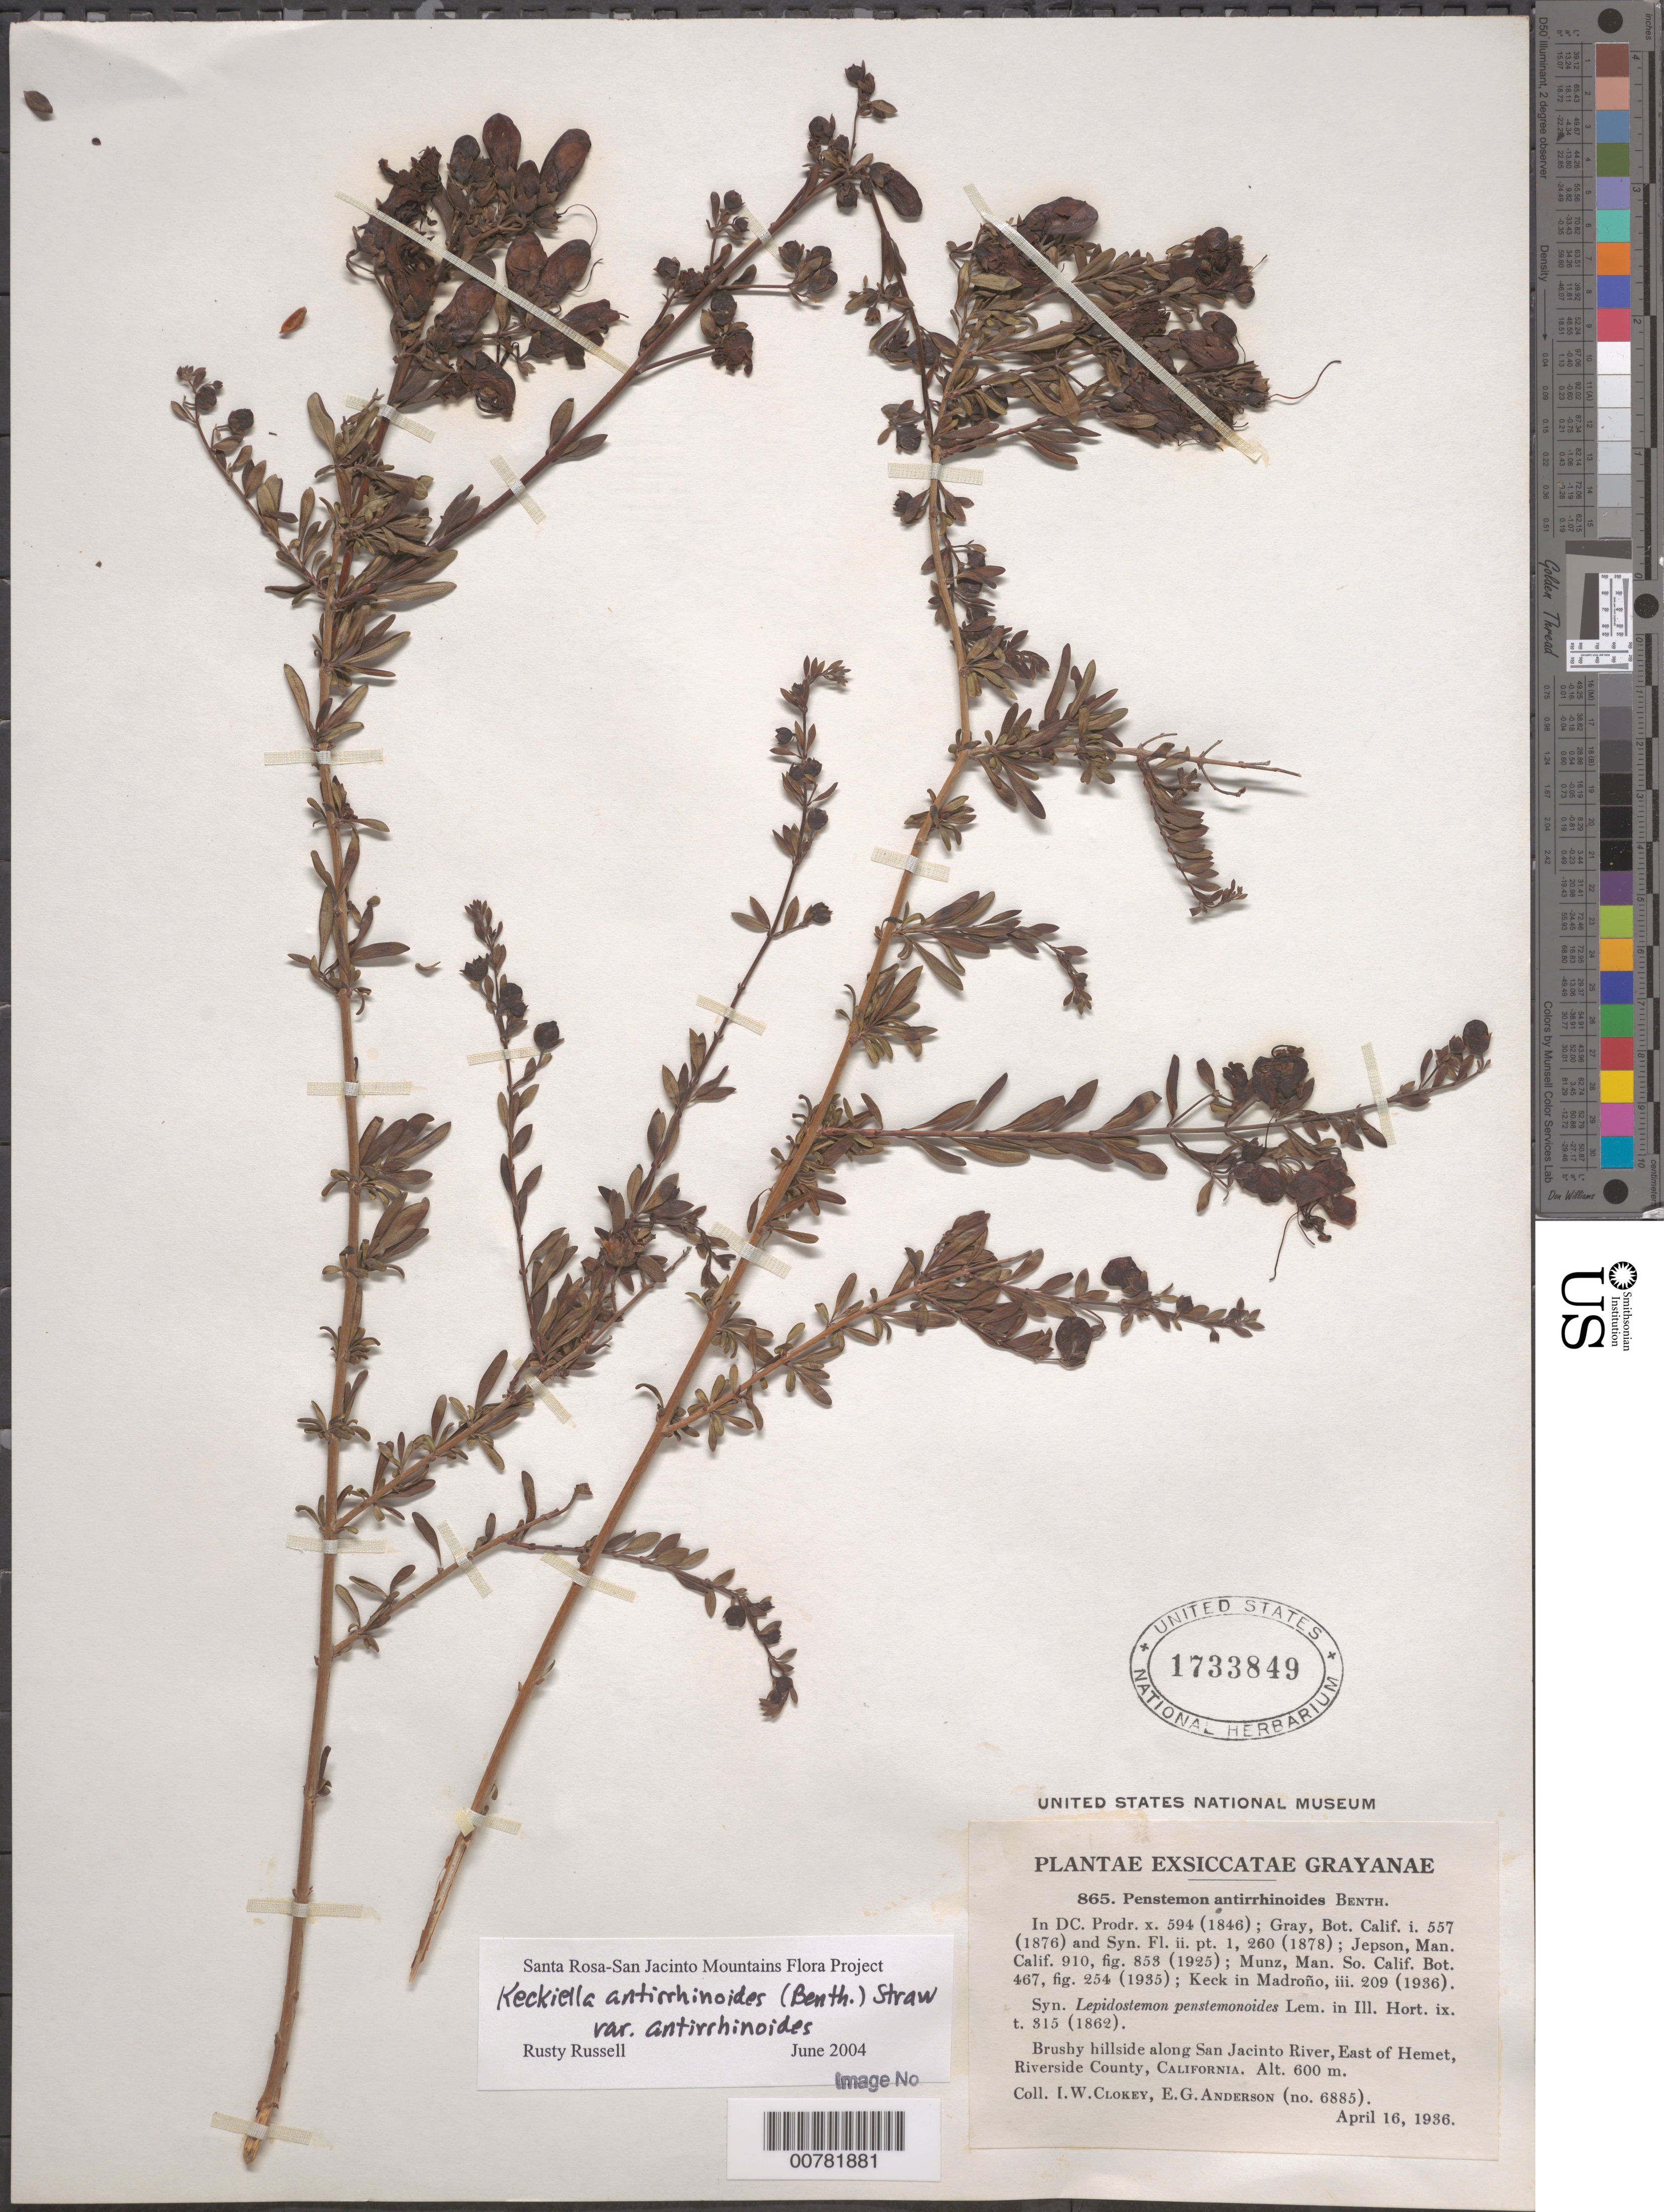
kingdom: Plantae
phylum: Tracheophyta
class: Magnoliopsida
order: Lamiales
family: Plantaginaceae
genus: Penstemon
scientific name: Penstemon antirrhinoides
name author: Benth.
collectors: I. W. Clokey & E. G. Anderson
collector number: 865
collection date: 1936-04-16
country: United States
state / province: California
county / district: Riverside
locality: Brushy hillside along San Jacinto River, East of Hemet, Riverside County.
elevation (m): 600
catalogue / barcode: US 1733849